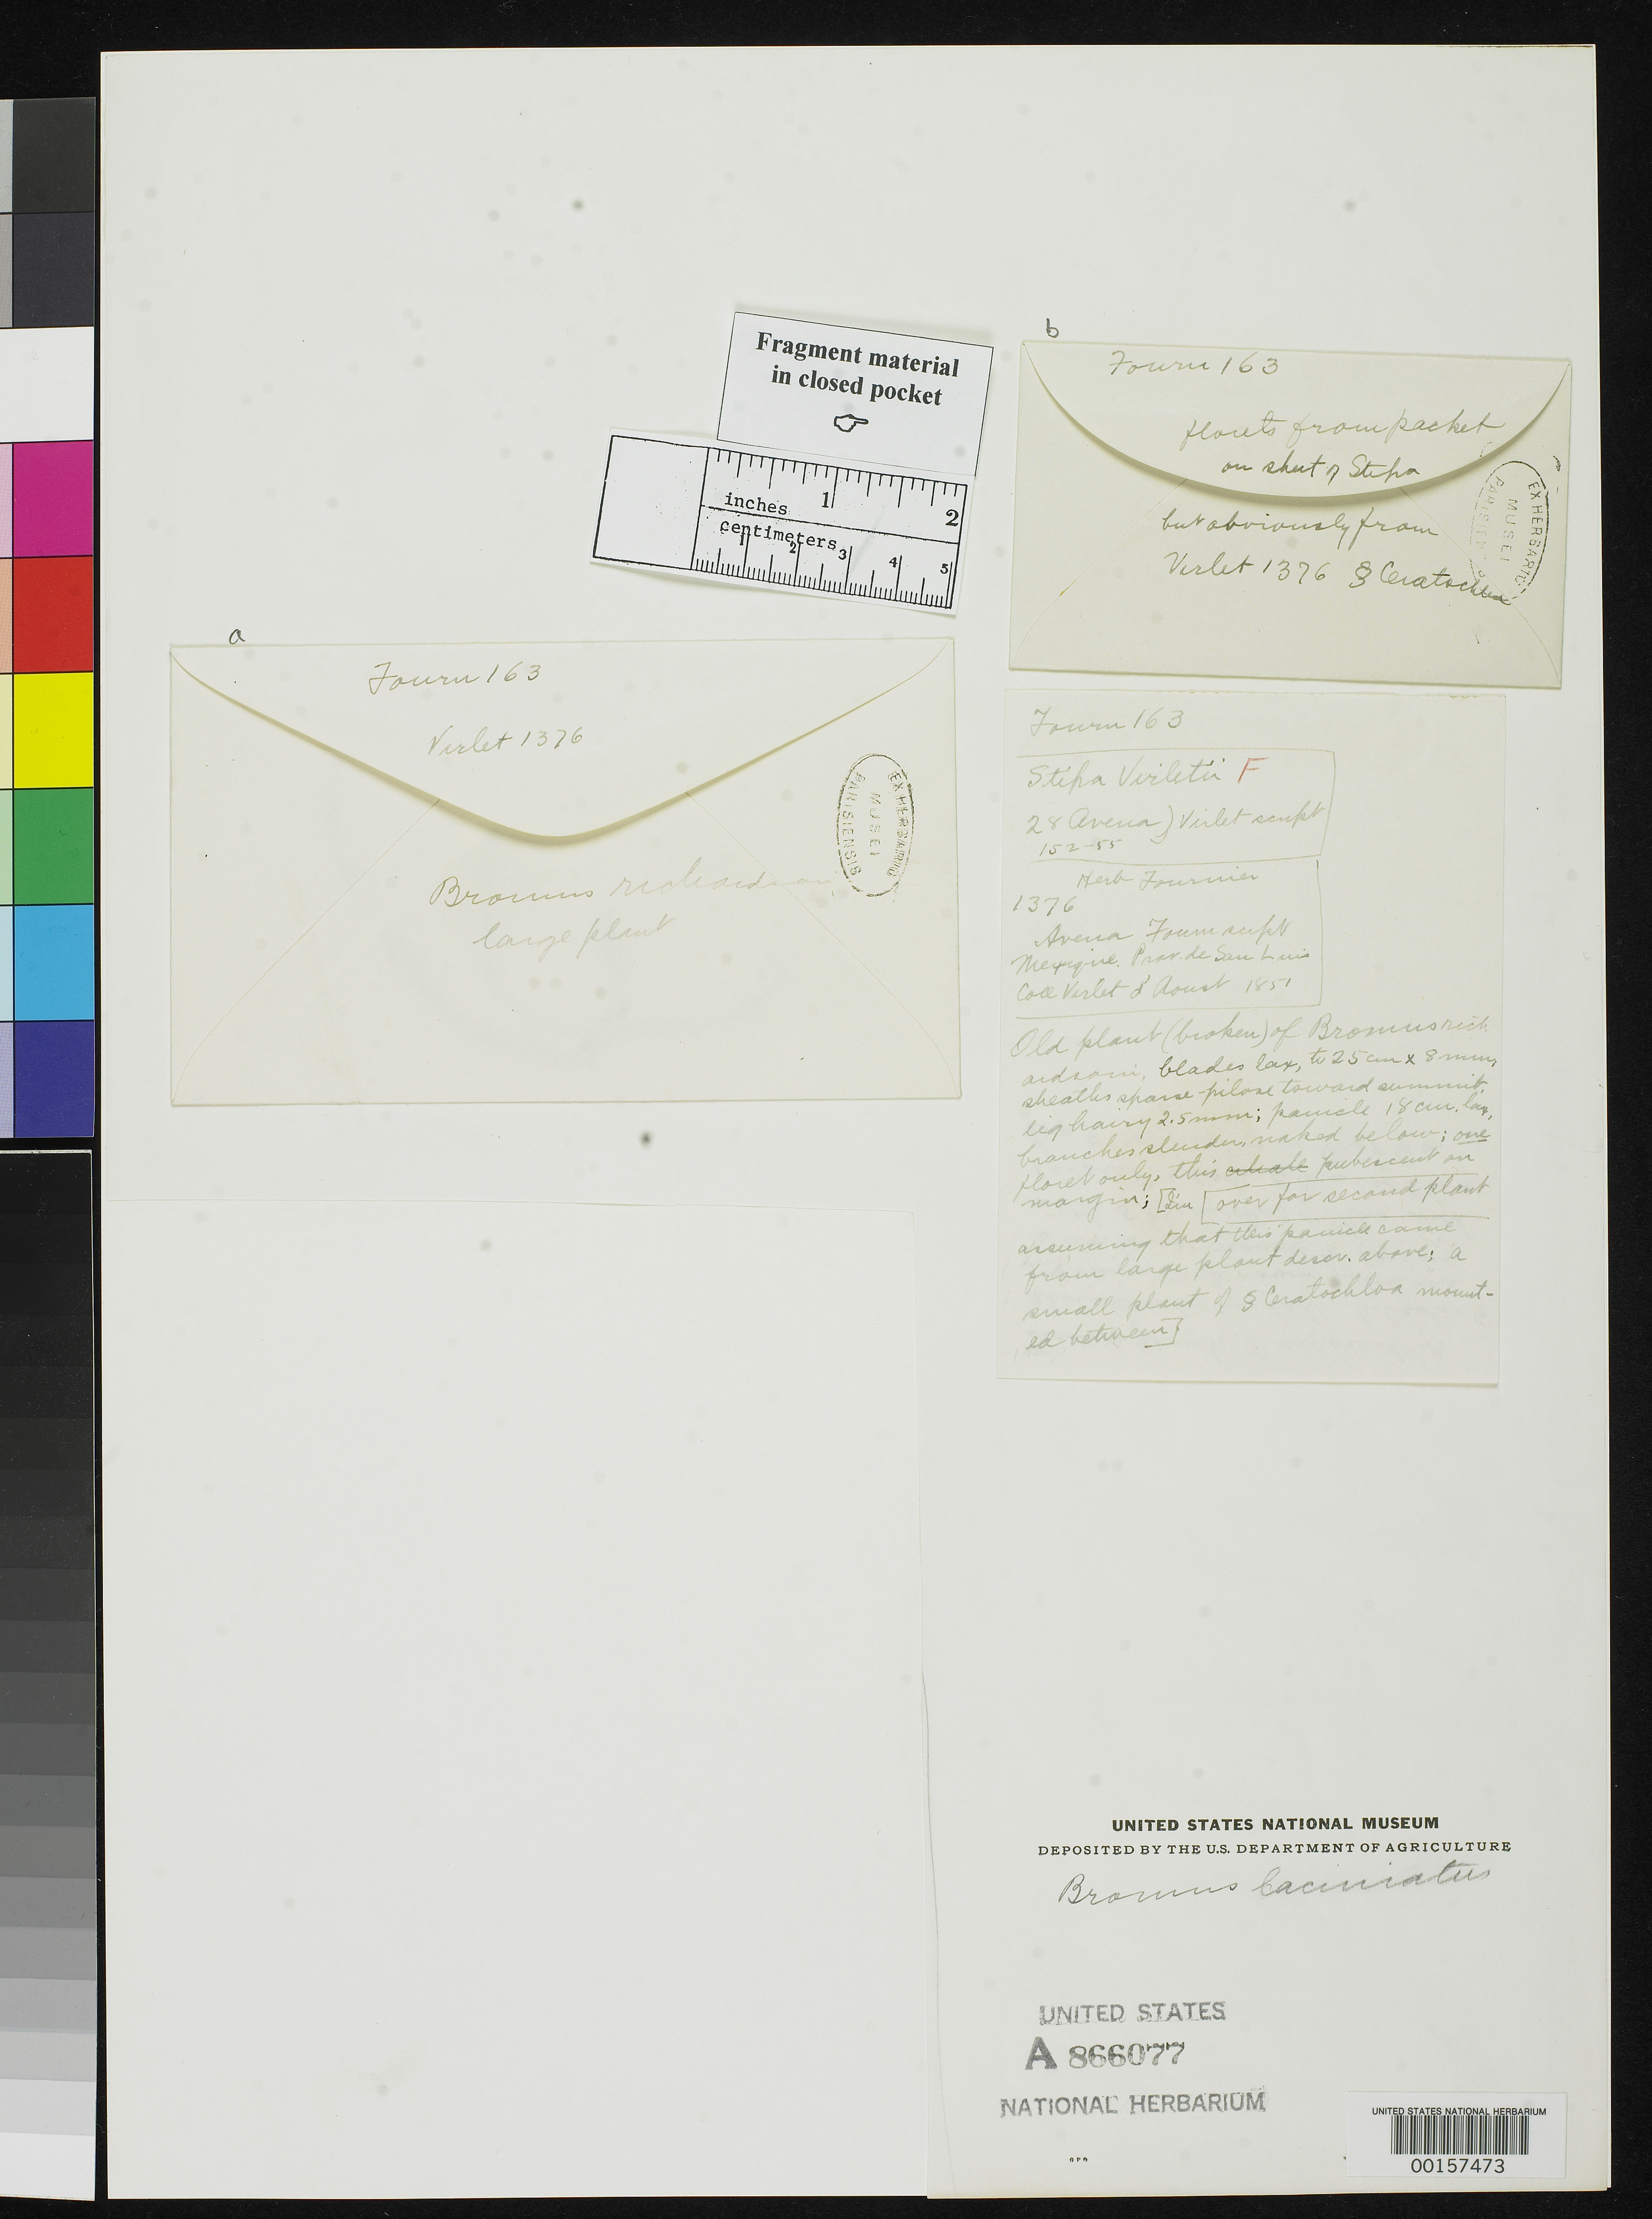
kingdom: Plantae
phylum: Tracheophyta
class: Liliopsida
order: Poales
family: Poaceae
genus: Stipa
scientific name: Stipa virletii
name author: E. Fourn.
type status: Type Fragment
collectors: M. Virlet d'Aoust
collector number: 1376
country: Mexico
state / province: San Luis Potosi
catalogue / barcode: US 866077A